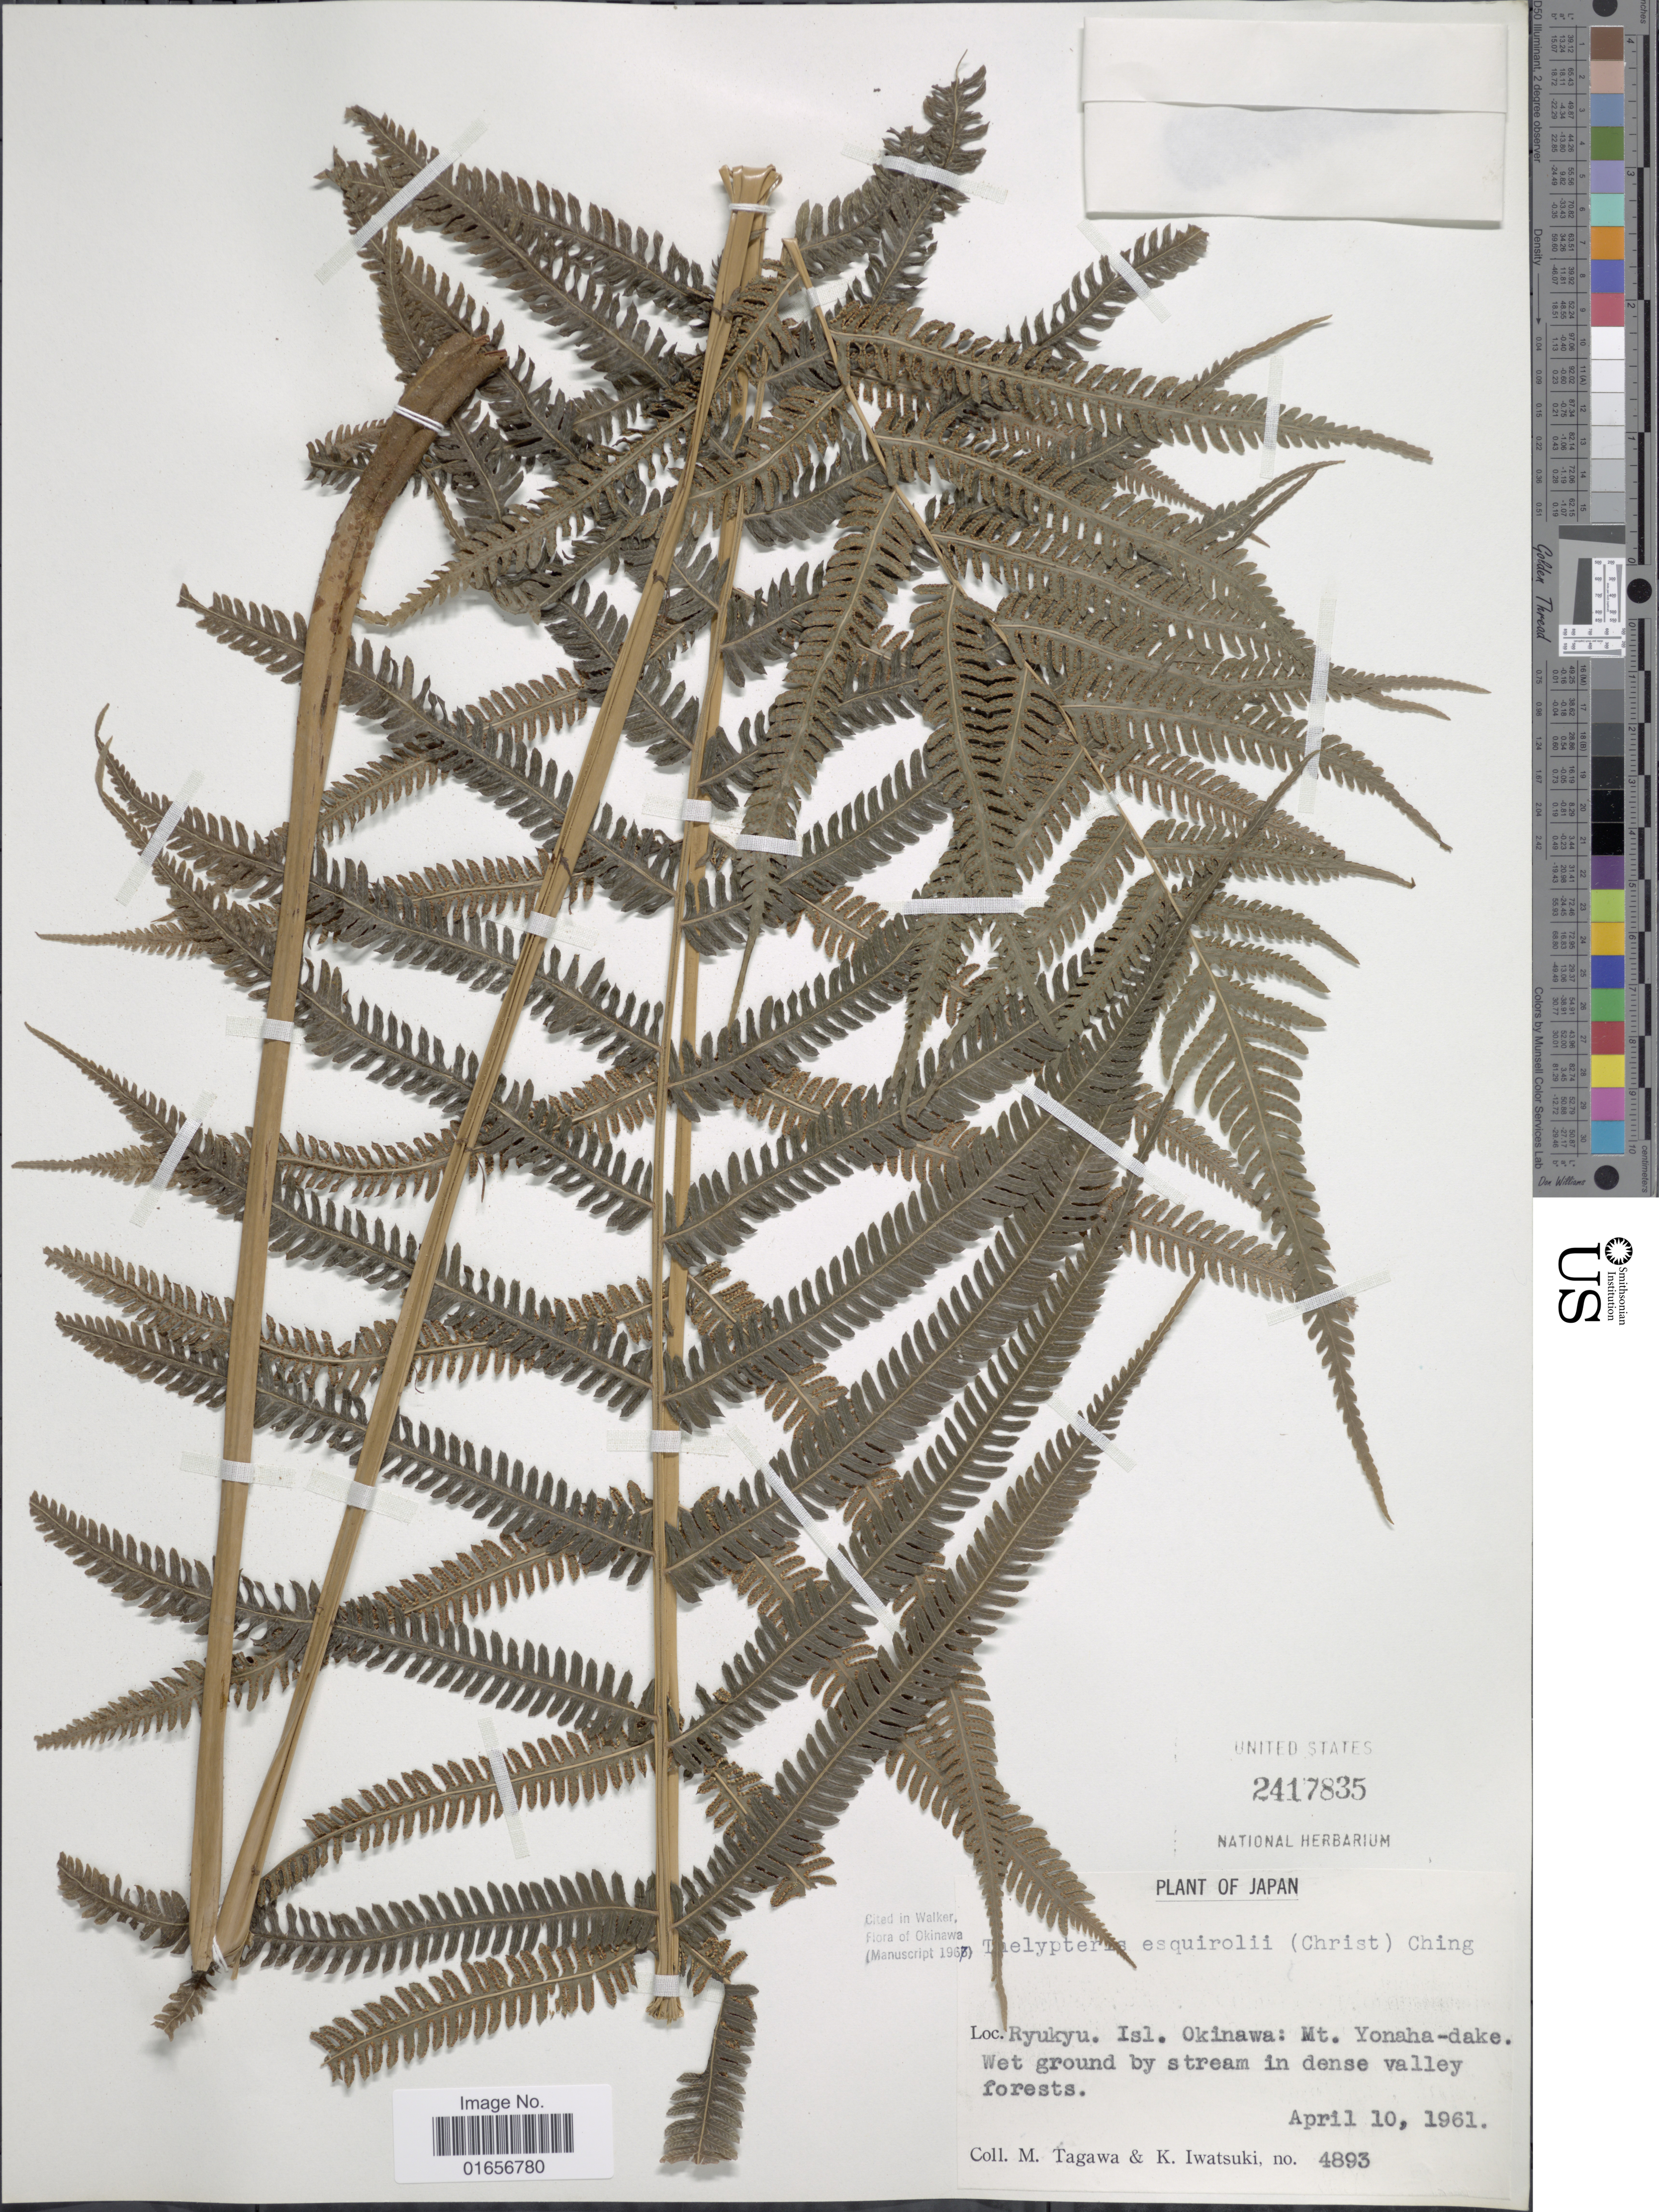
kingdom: Plantae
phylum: Tracheophyta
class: Polypodiopsida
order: Polypodiales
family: Thelypteridaceae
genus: Pseudocyclosorus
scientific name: Pseudocyclosorus esquirolii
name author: (Christ) Ching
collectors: M. Tagawa & K. Iwatsuki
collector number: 4893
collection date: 1961-04-10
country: Japan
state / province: Okinawa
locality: Ryukyu, Isl. Okinawa: Mt. Yonaha- dake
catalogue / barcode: US 2417835